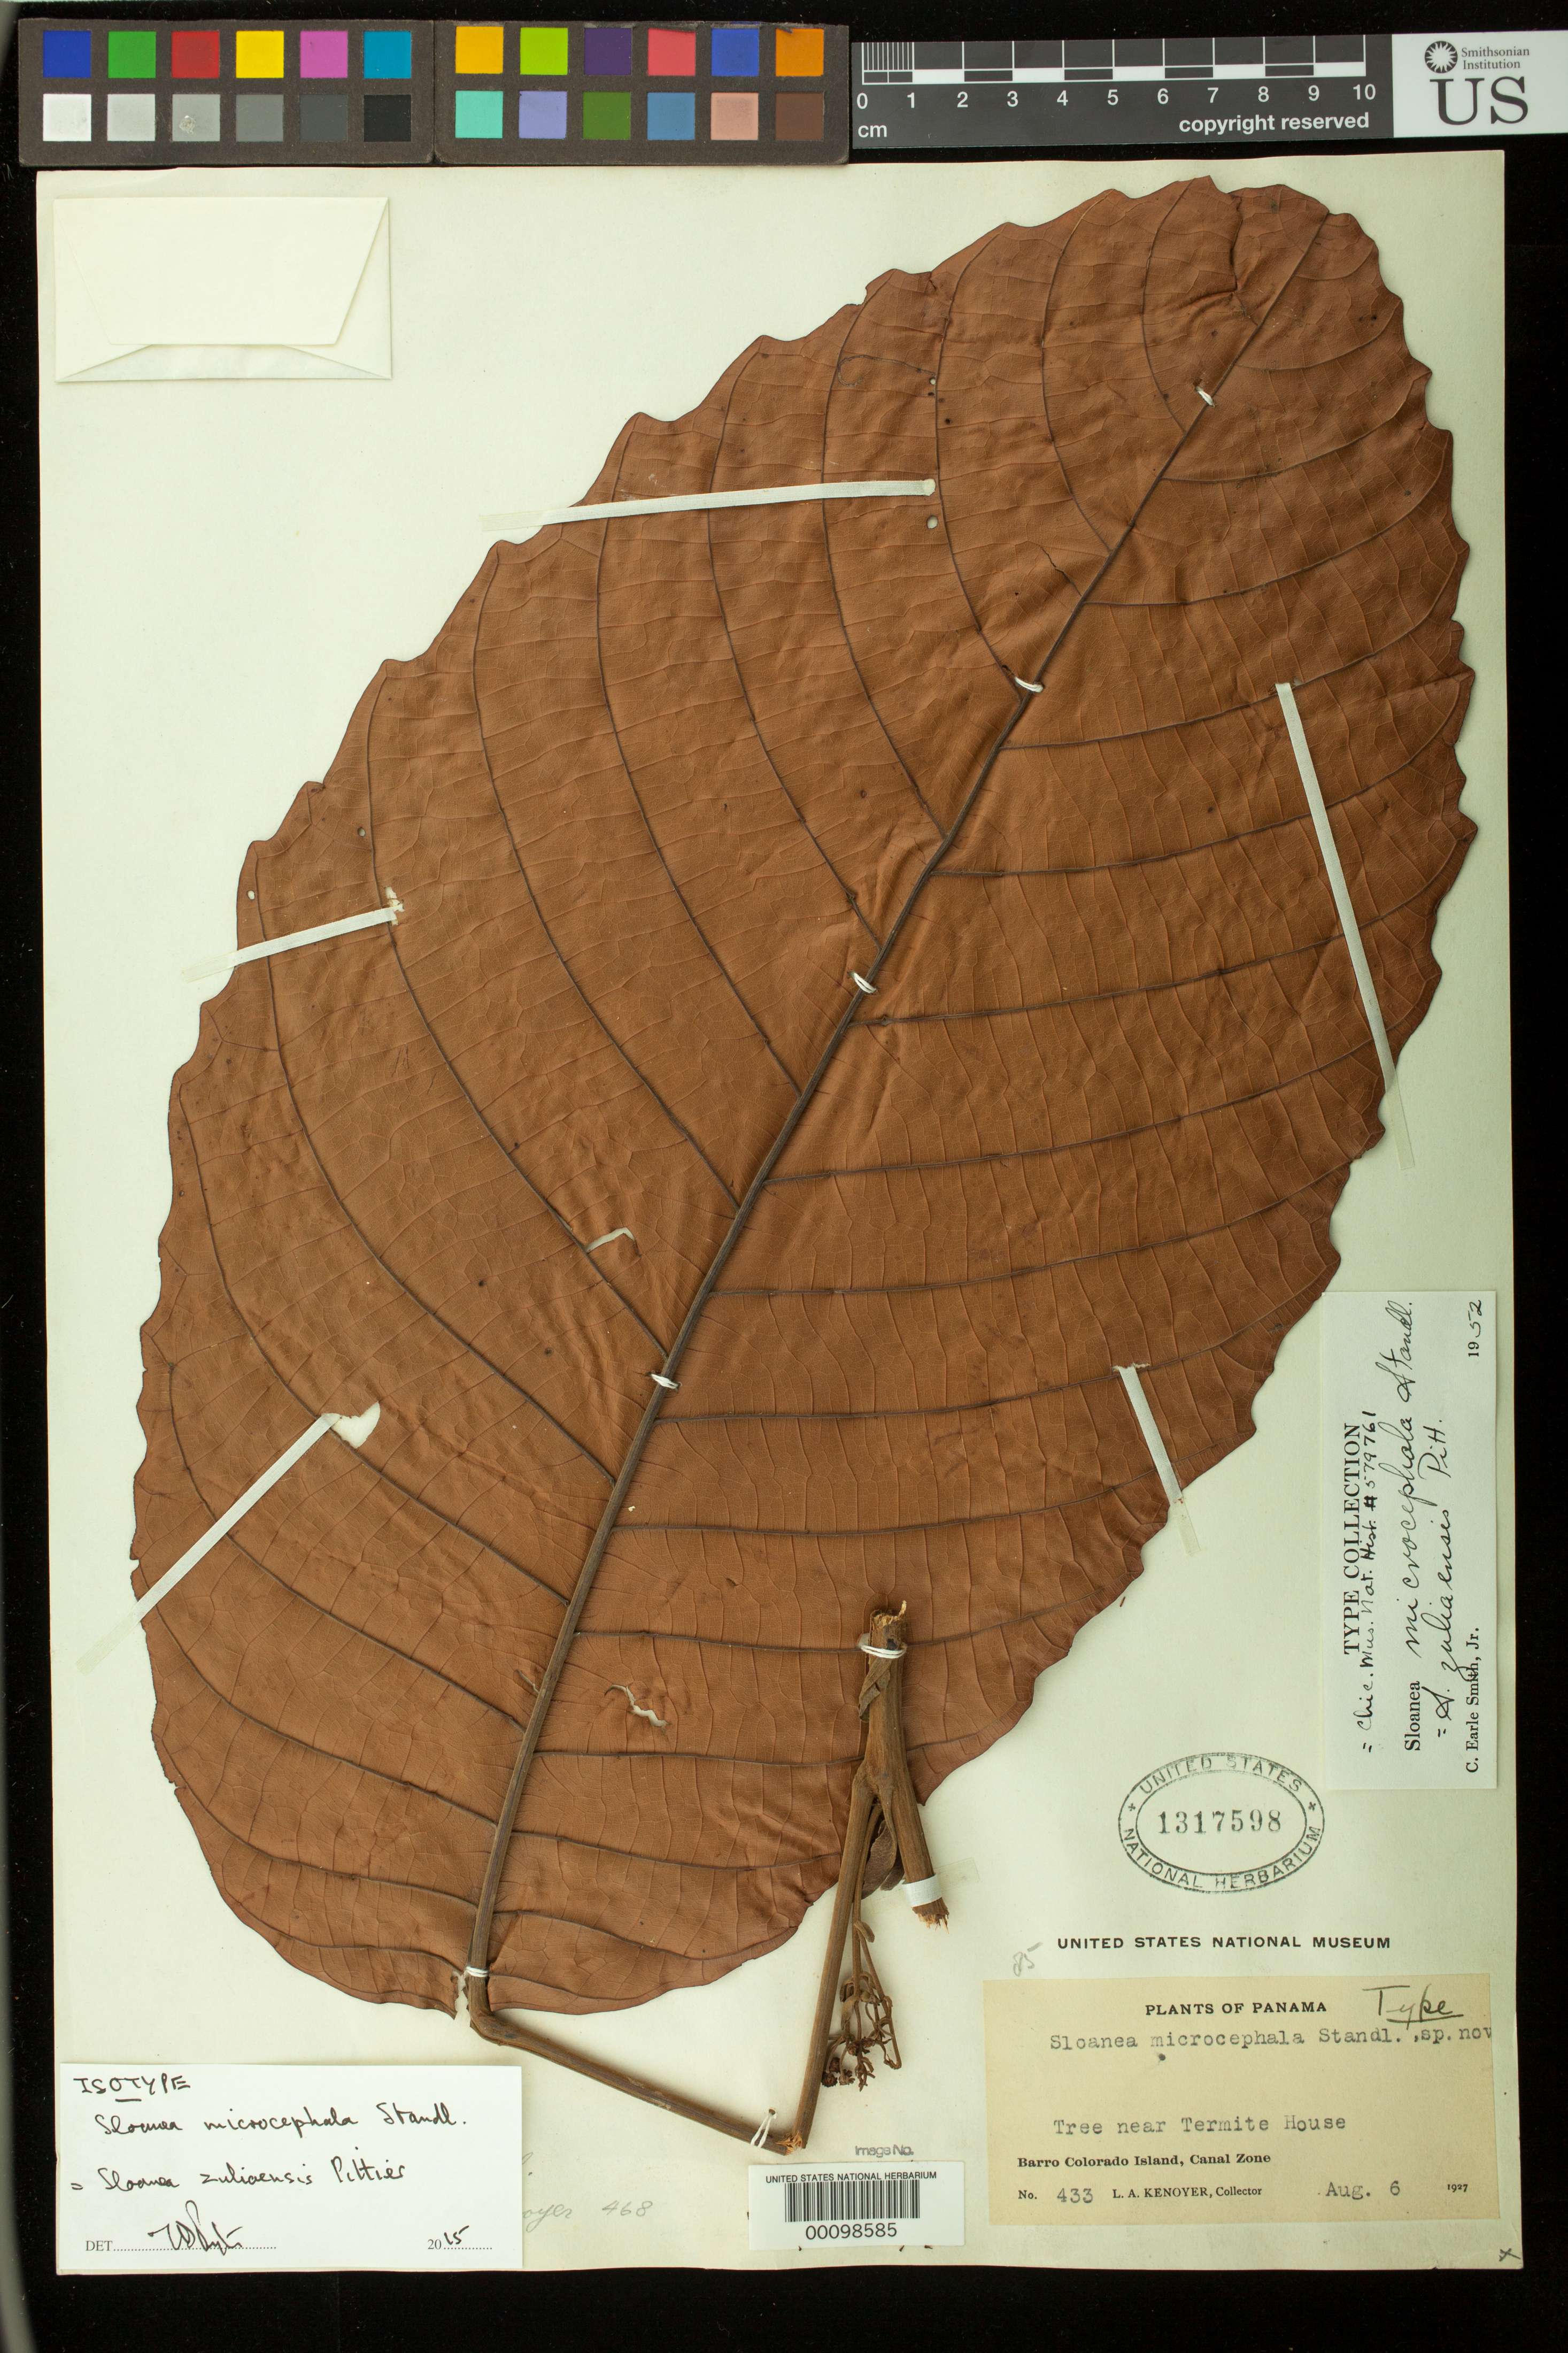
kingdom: Plantae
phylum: Tracheophyta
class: Magnoliopsida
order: Oxalidales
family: Elaeocarpaceae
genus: Sloanea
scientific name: Sloanea microcephala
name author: Standl.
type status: Isotype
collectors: L. A. Kenoyer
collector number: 433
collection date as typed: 06 Aug 1927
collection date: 1927-08-06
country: Panama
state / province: Panamá Oeste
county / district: Canal Zone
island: Barro Colorado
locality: Barro Colorado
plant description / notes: Protologue cites type collection as Kenoyer 468, apparently in error; explicitly cites Field Museum specimen 579761 as "TYPE", which is Kenoyer 433. See also Contr. Gray Herb. 175:76 (1954).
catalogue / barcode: US 1317598